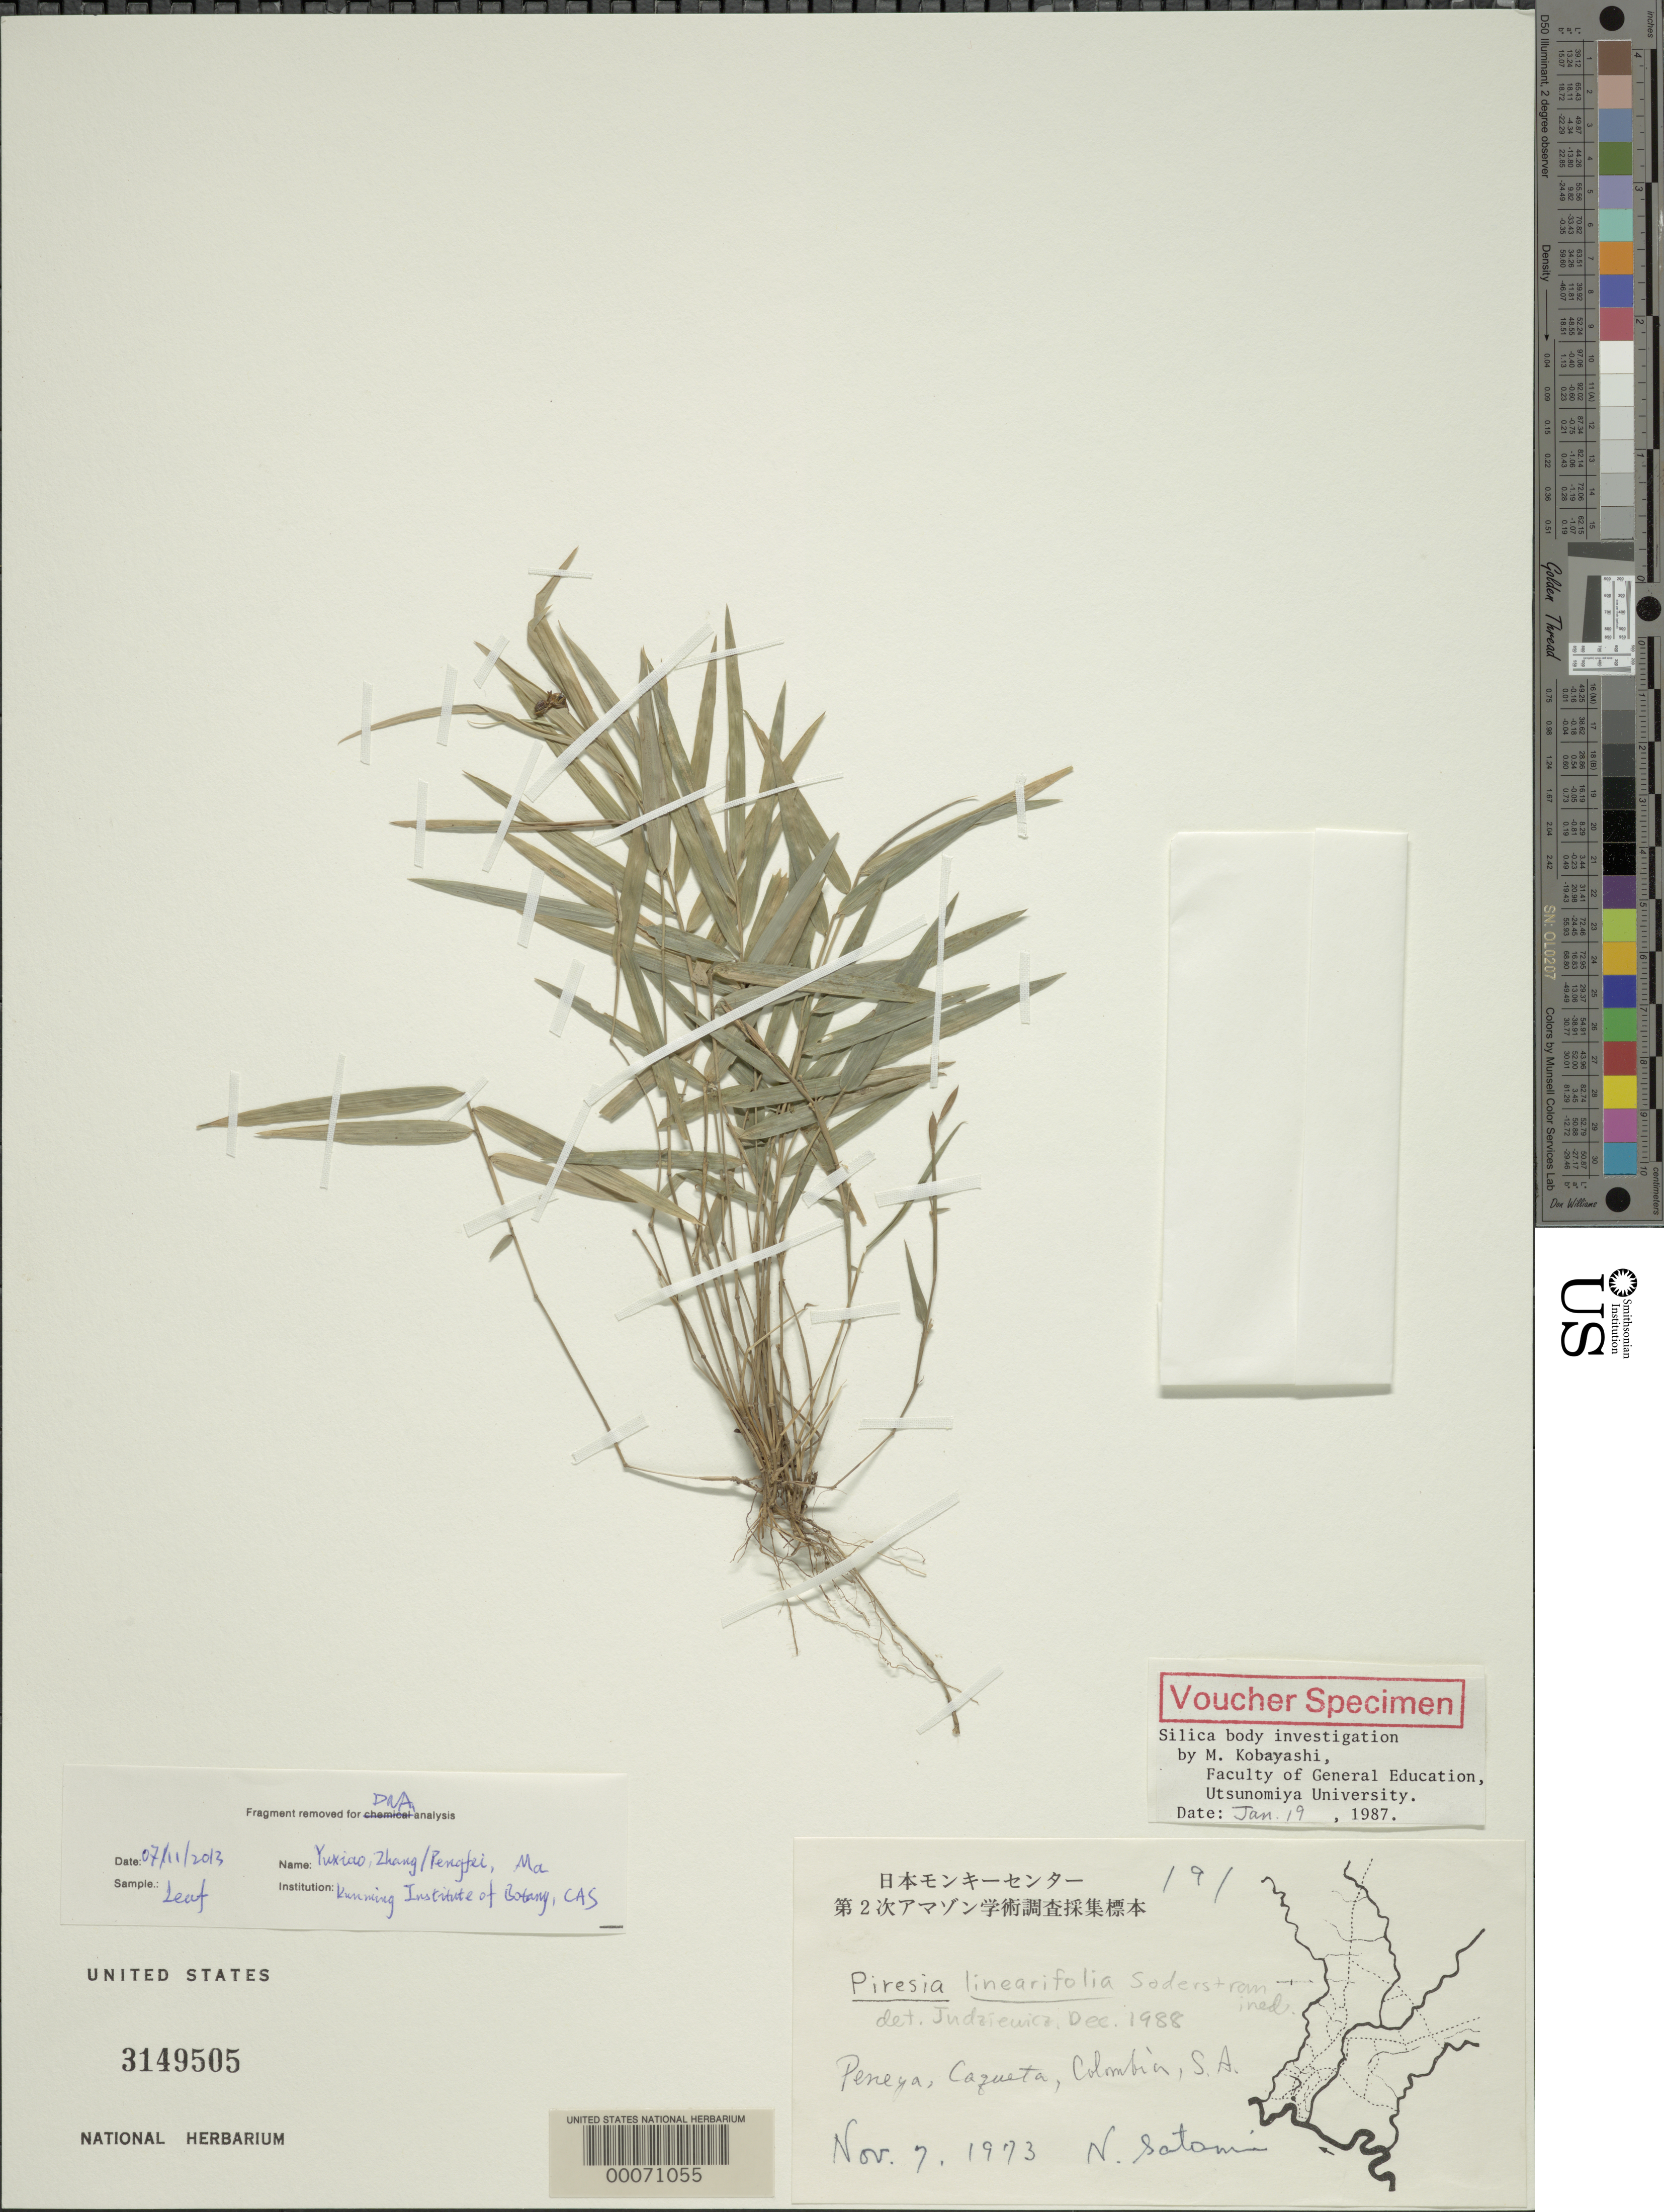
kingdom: Plantae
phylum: Tracheophyta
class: Liliopsida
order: Poales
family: Poaceae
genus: Piresia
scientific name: Piresia linearifolia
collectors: N. Satomi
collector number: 191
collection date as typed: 07 Nov 1973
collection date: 1973-11-07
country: Colombia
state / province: Caquetá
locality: Peneya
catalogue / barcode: US 3149505